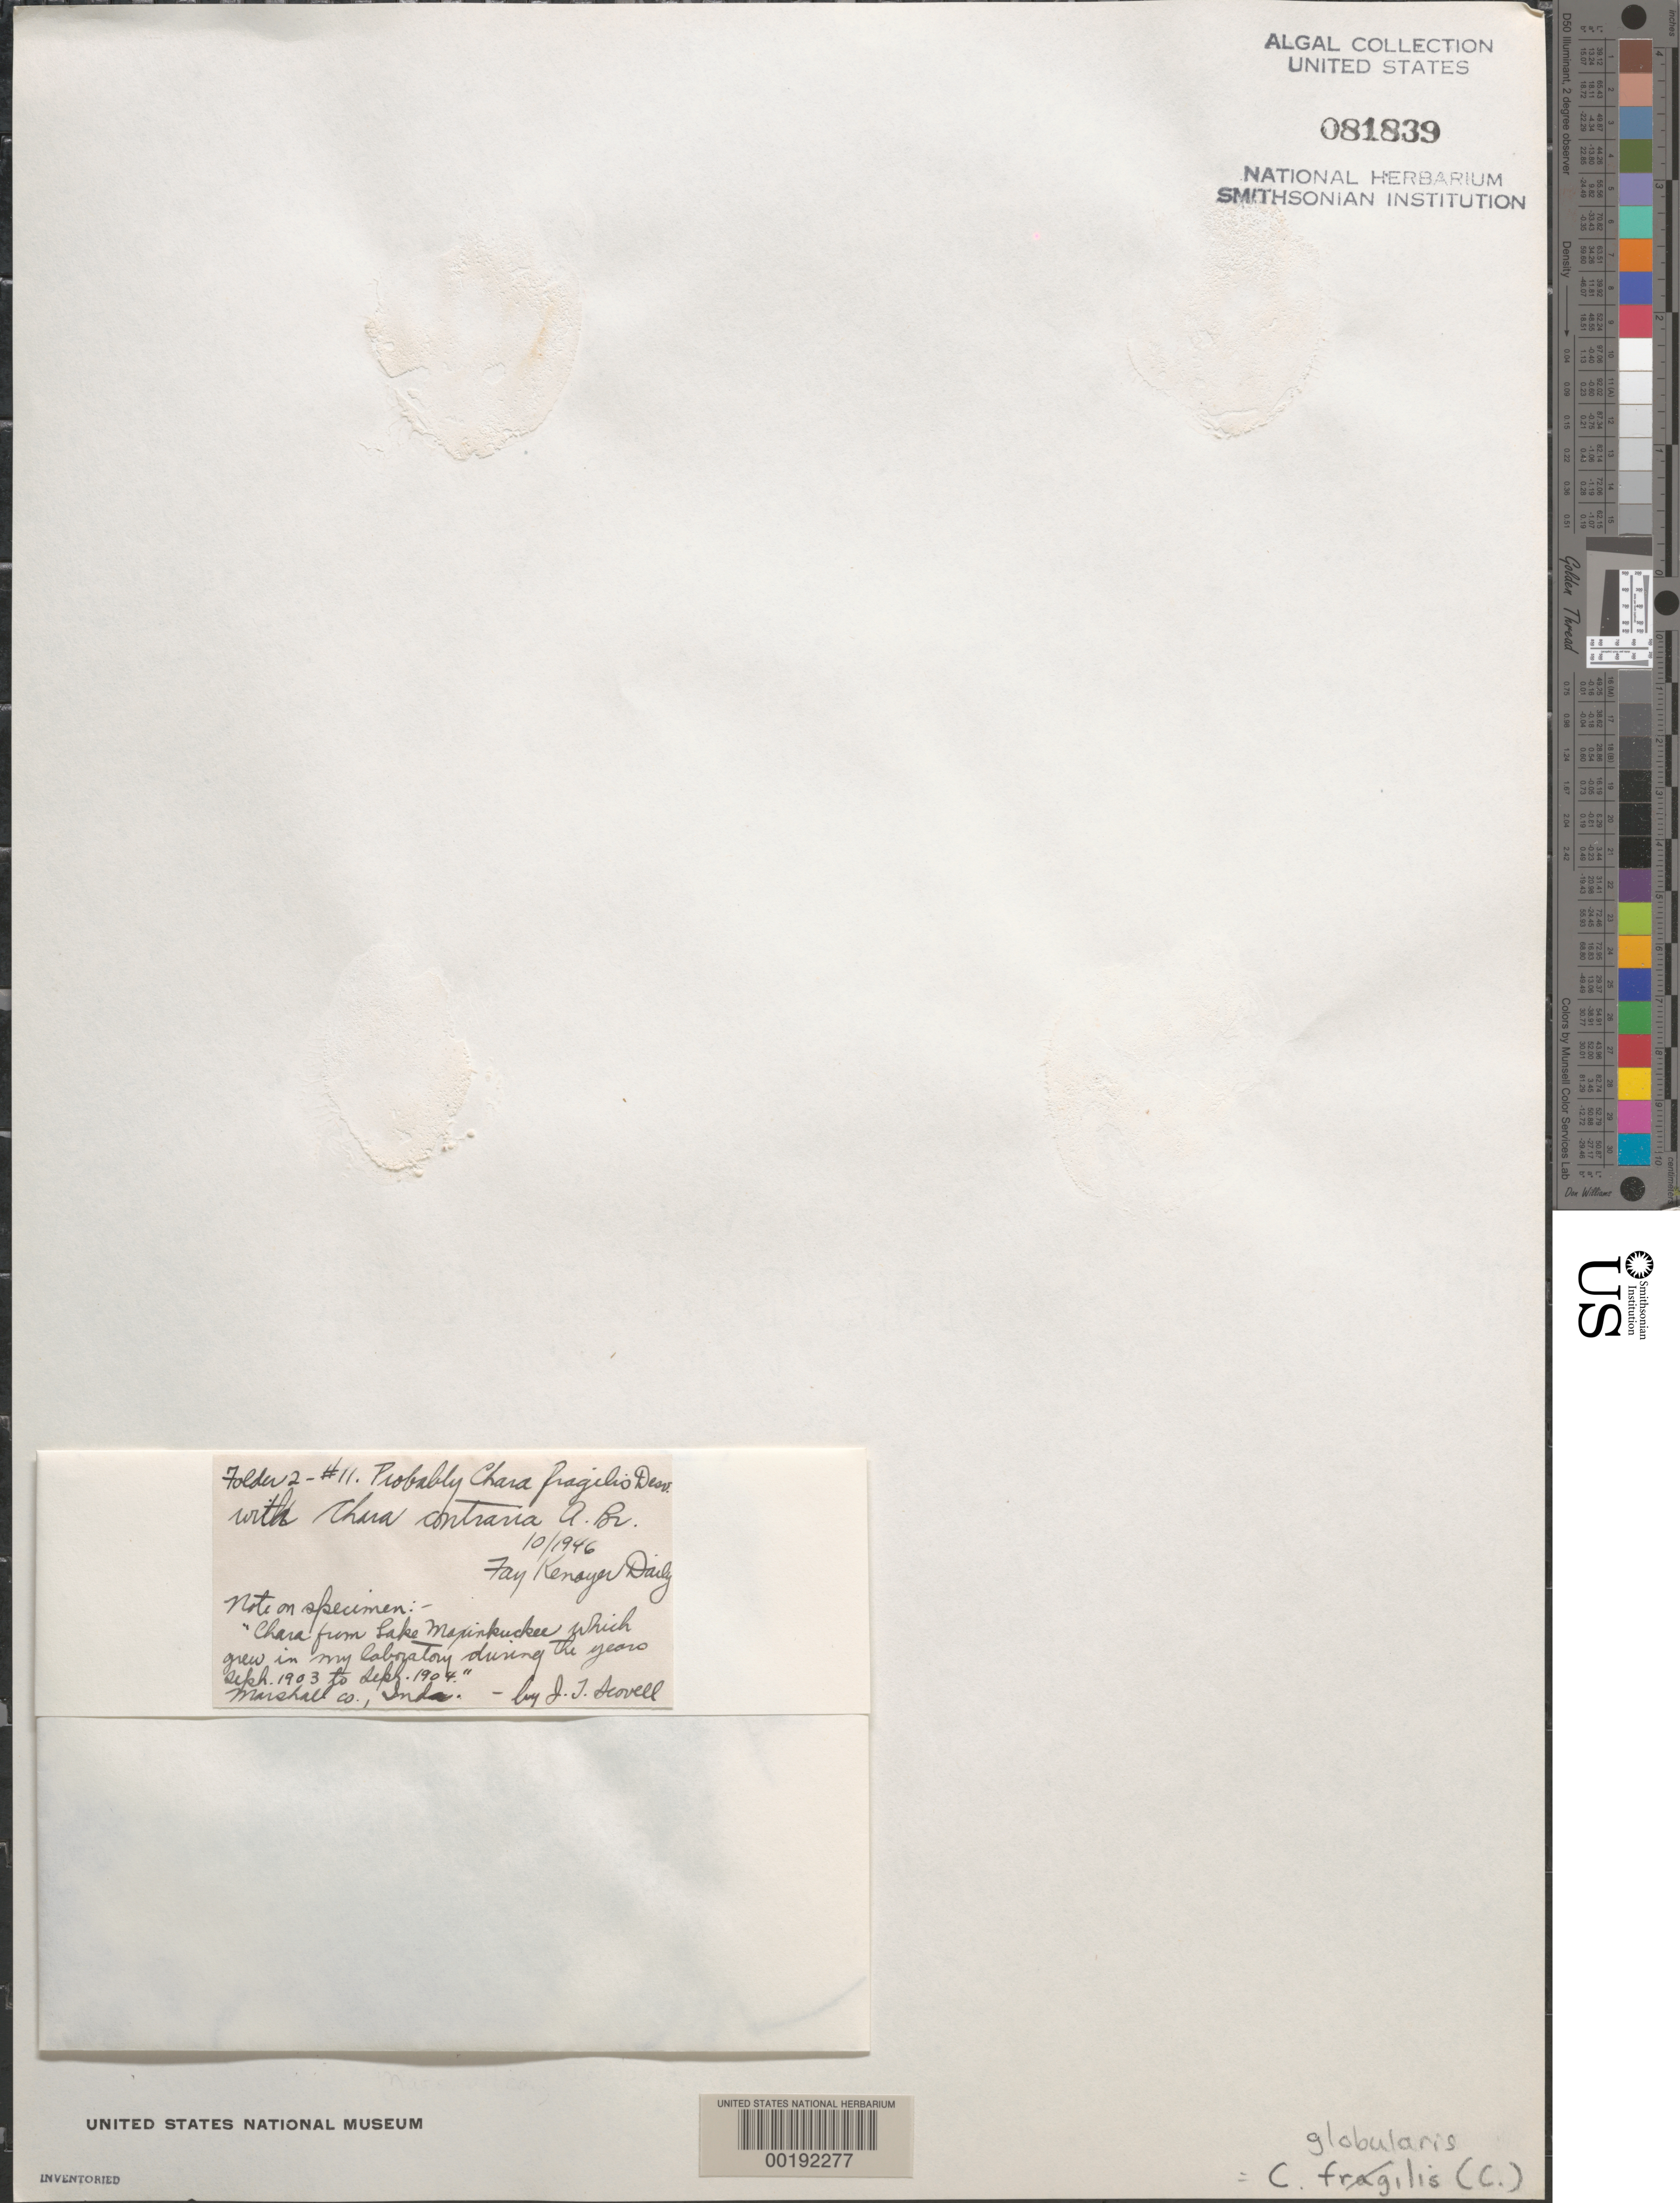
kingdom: Plantae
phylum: Charophyta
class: Charophyceae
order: Charales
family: Characeae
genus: Chara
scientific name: Chara globularis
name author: Thuiller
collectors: J. T. Scovell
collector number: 2-11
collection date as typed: Sep 1903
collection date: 1903-09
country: United States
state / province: Indiana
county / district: Marshall County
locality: Lake Maxinkuckee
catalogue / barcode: US 81839